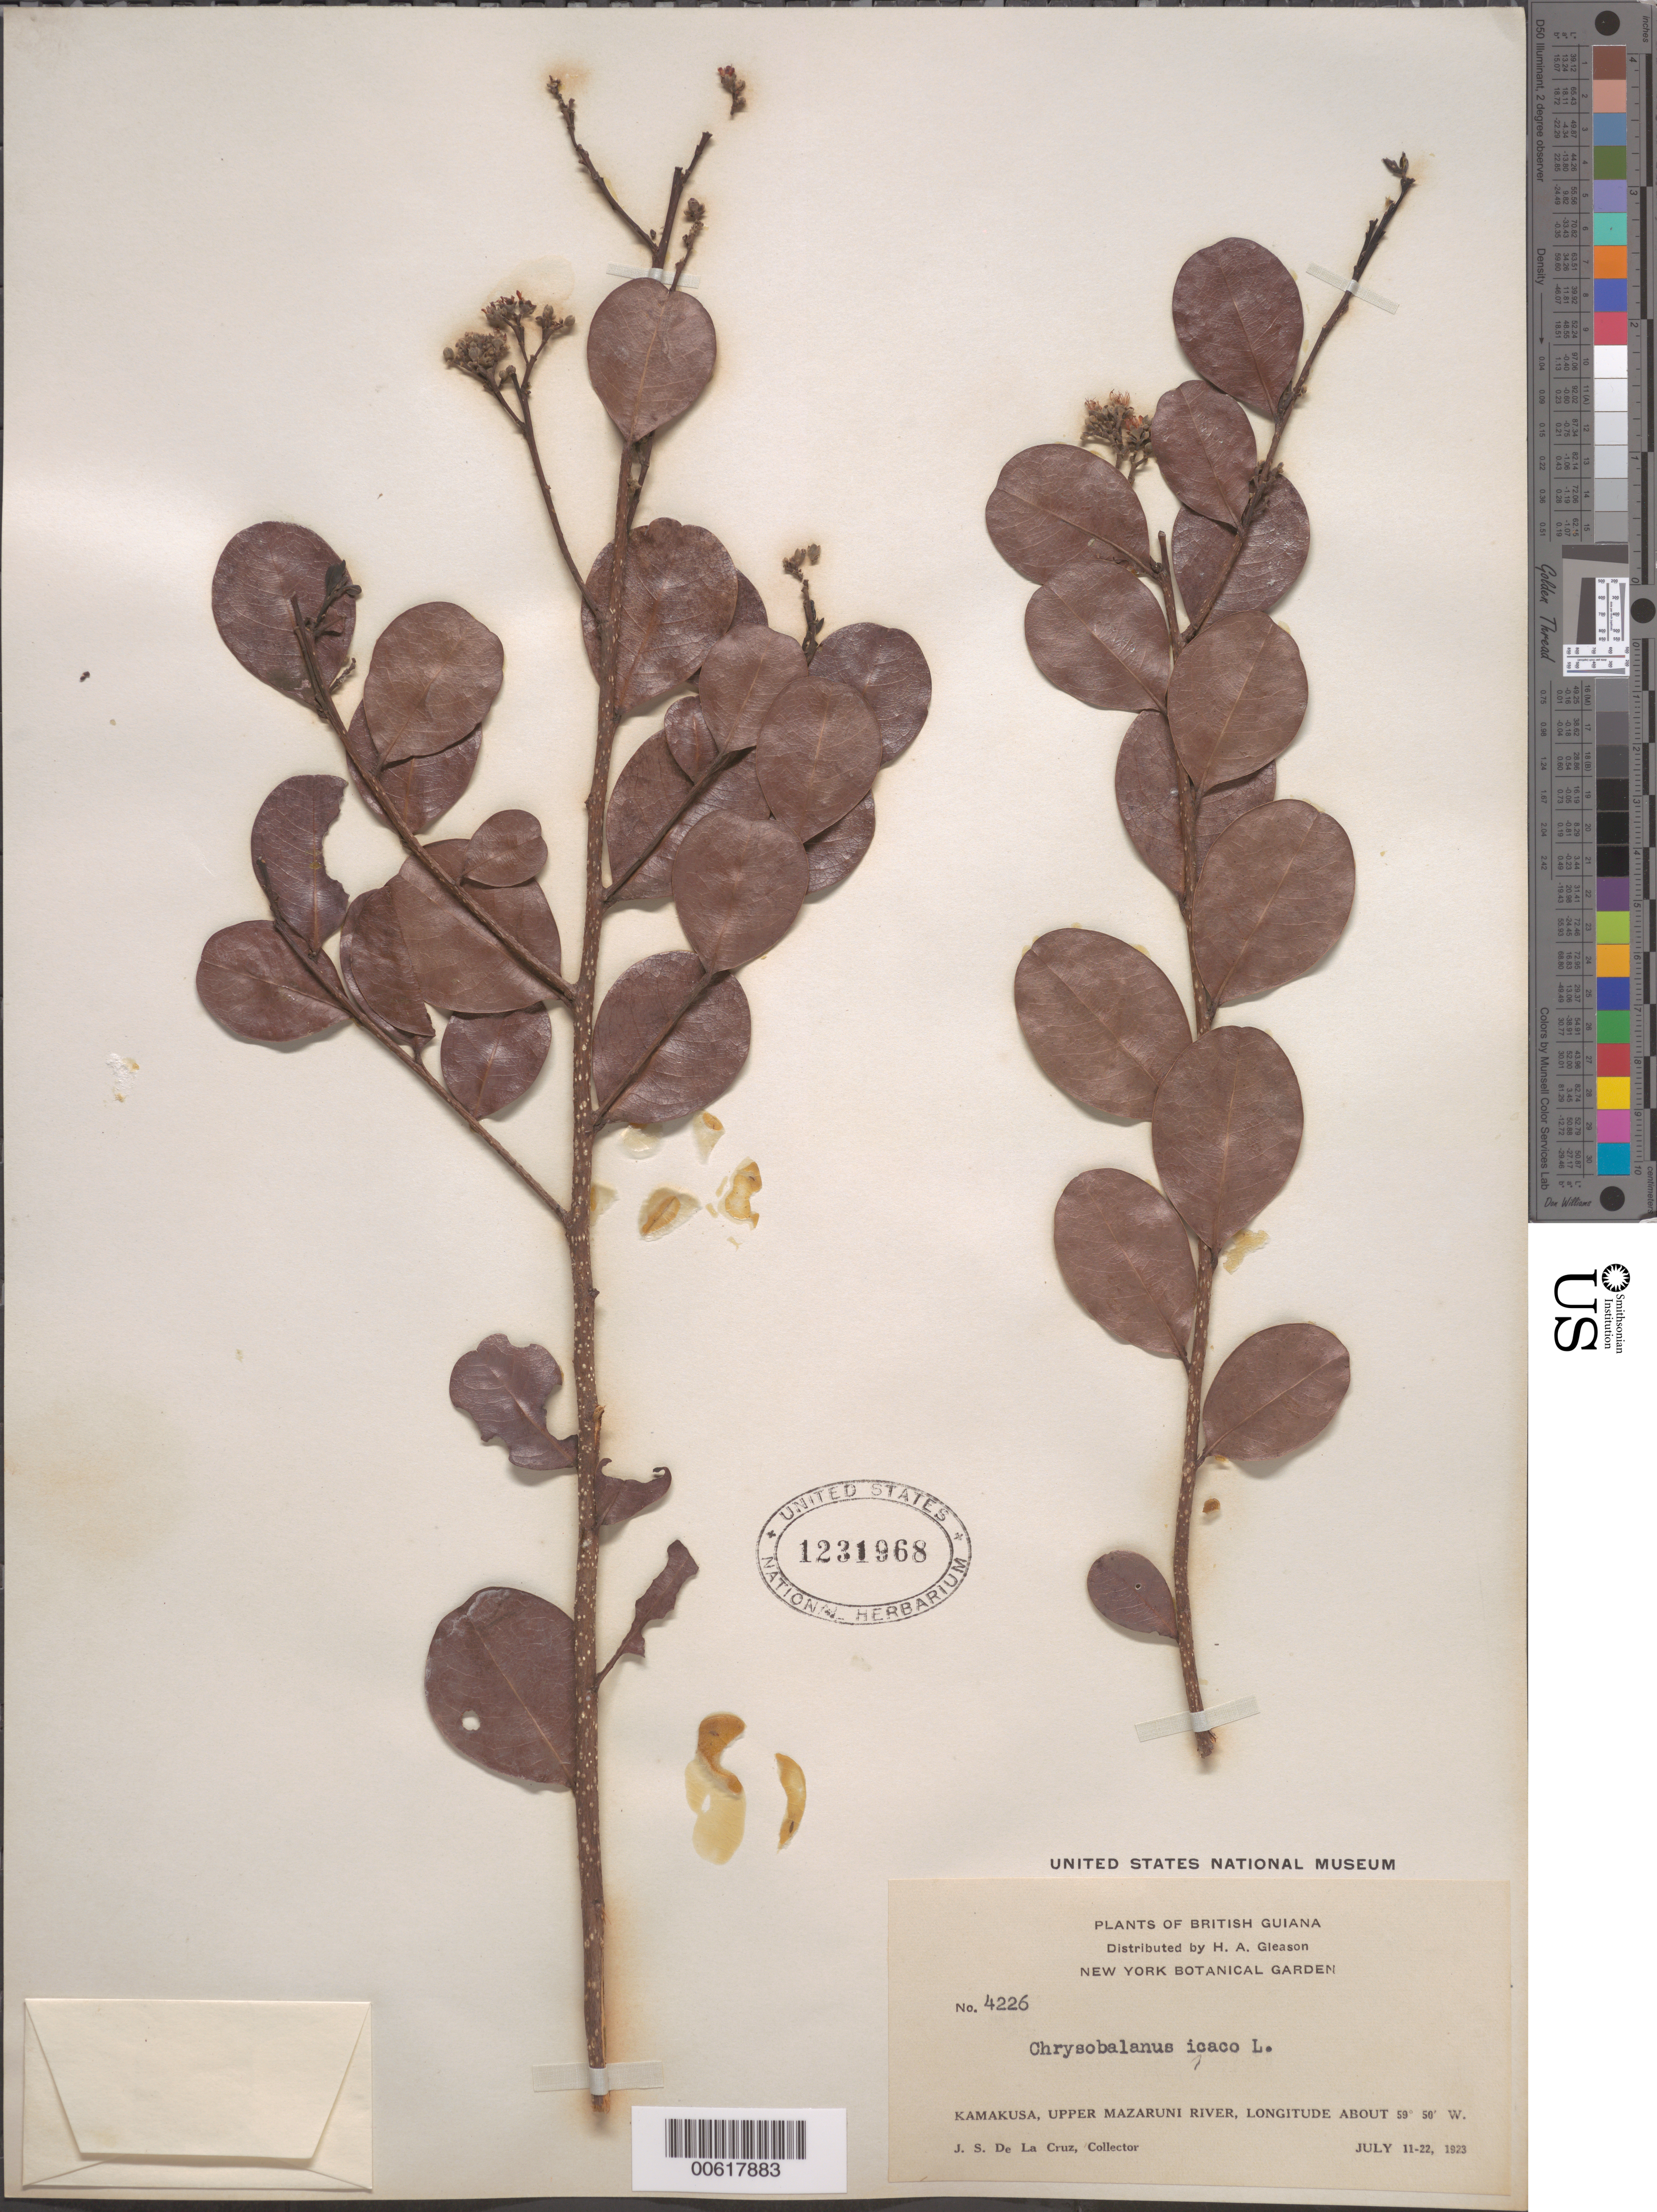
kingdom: Plantae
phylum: Tracheophyta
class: Magnoliopsida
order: Malpighiales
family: Chrysobalanaceae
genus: Chrysobalanus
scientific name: Chrysobalanus icaco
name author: L.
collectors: J. S. de la Cruz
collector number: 4226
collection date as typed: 11-Jul-23 to 22-Jul-23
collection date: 1923-07-11/1923-07-22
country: Guyana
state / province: Cuyuni-Mazaruni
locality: Kamakusa, Upper Mazaruni R.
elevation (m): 100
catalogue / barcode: US 1231968